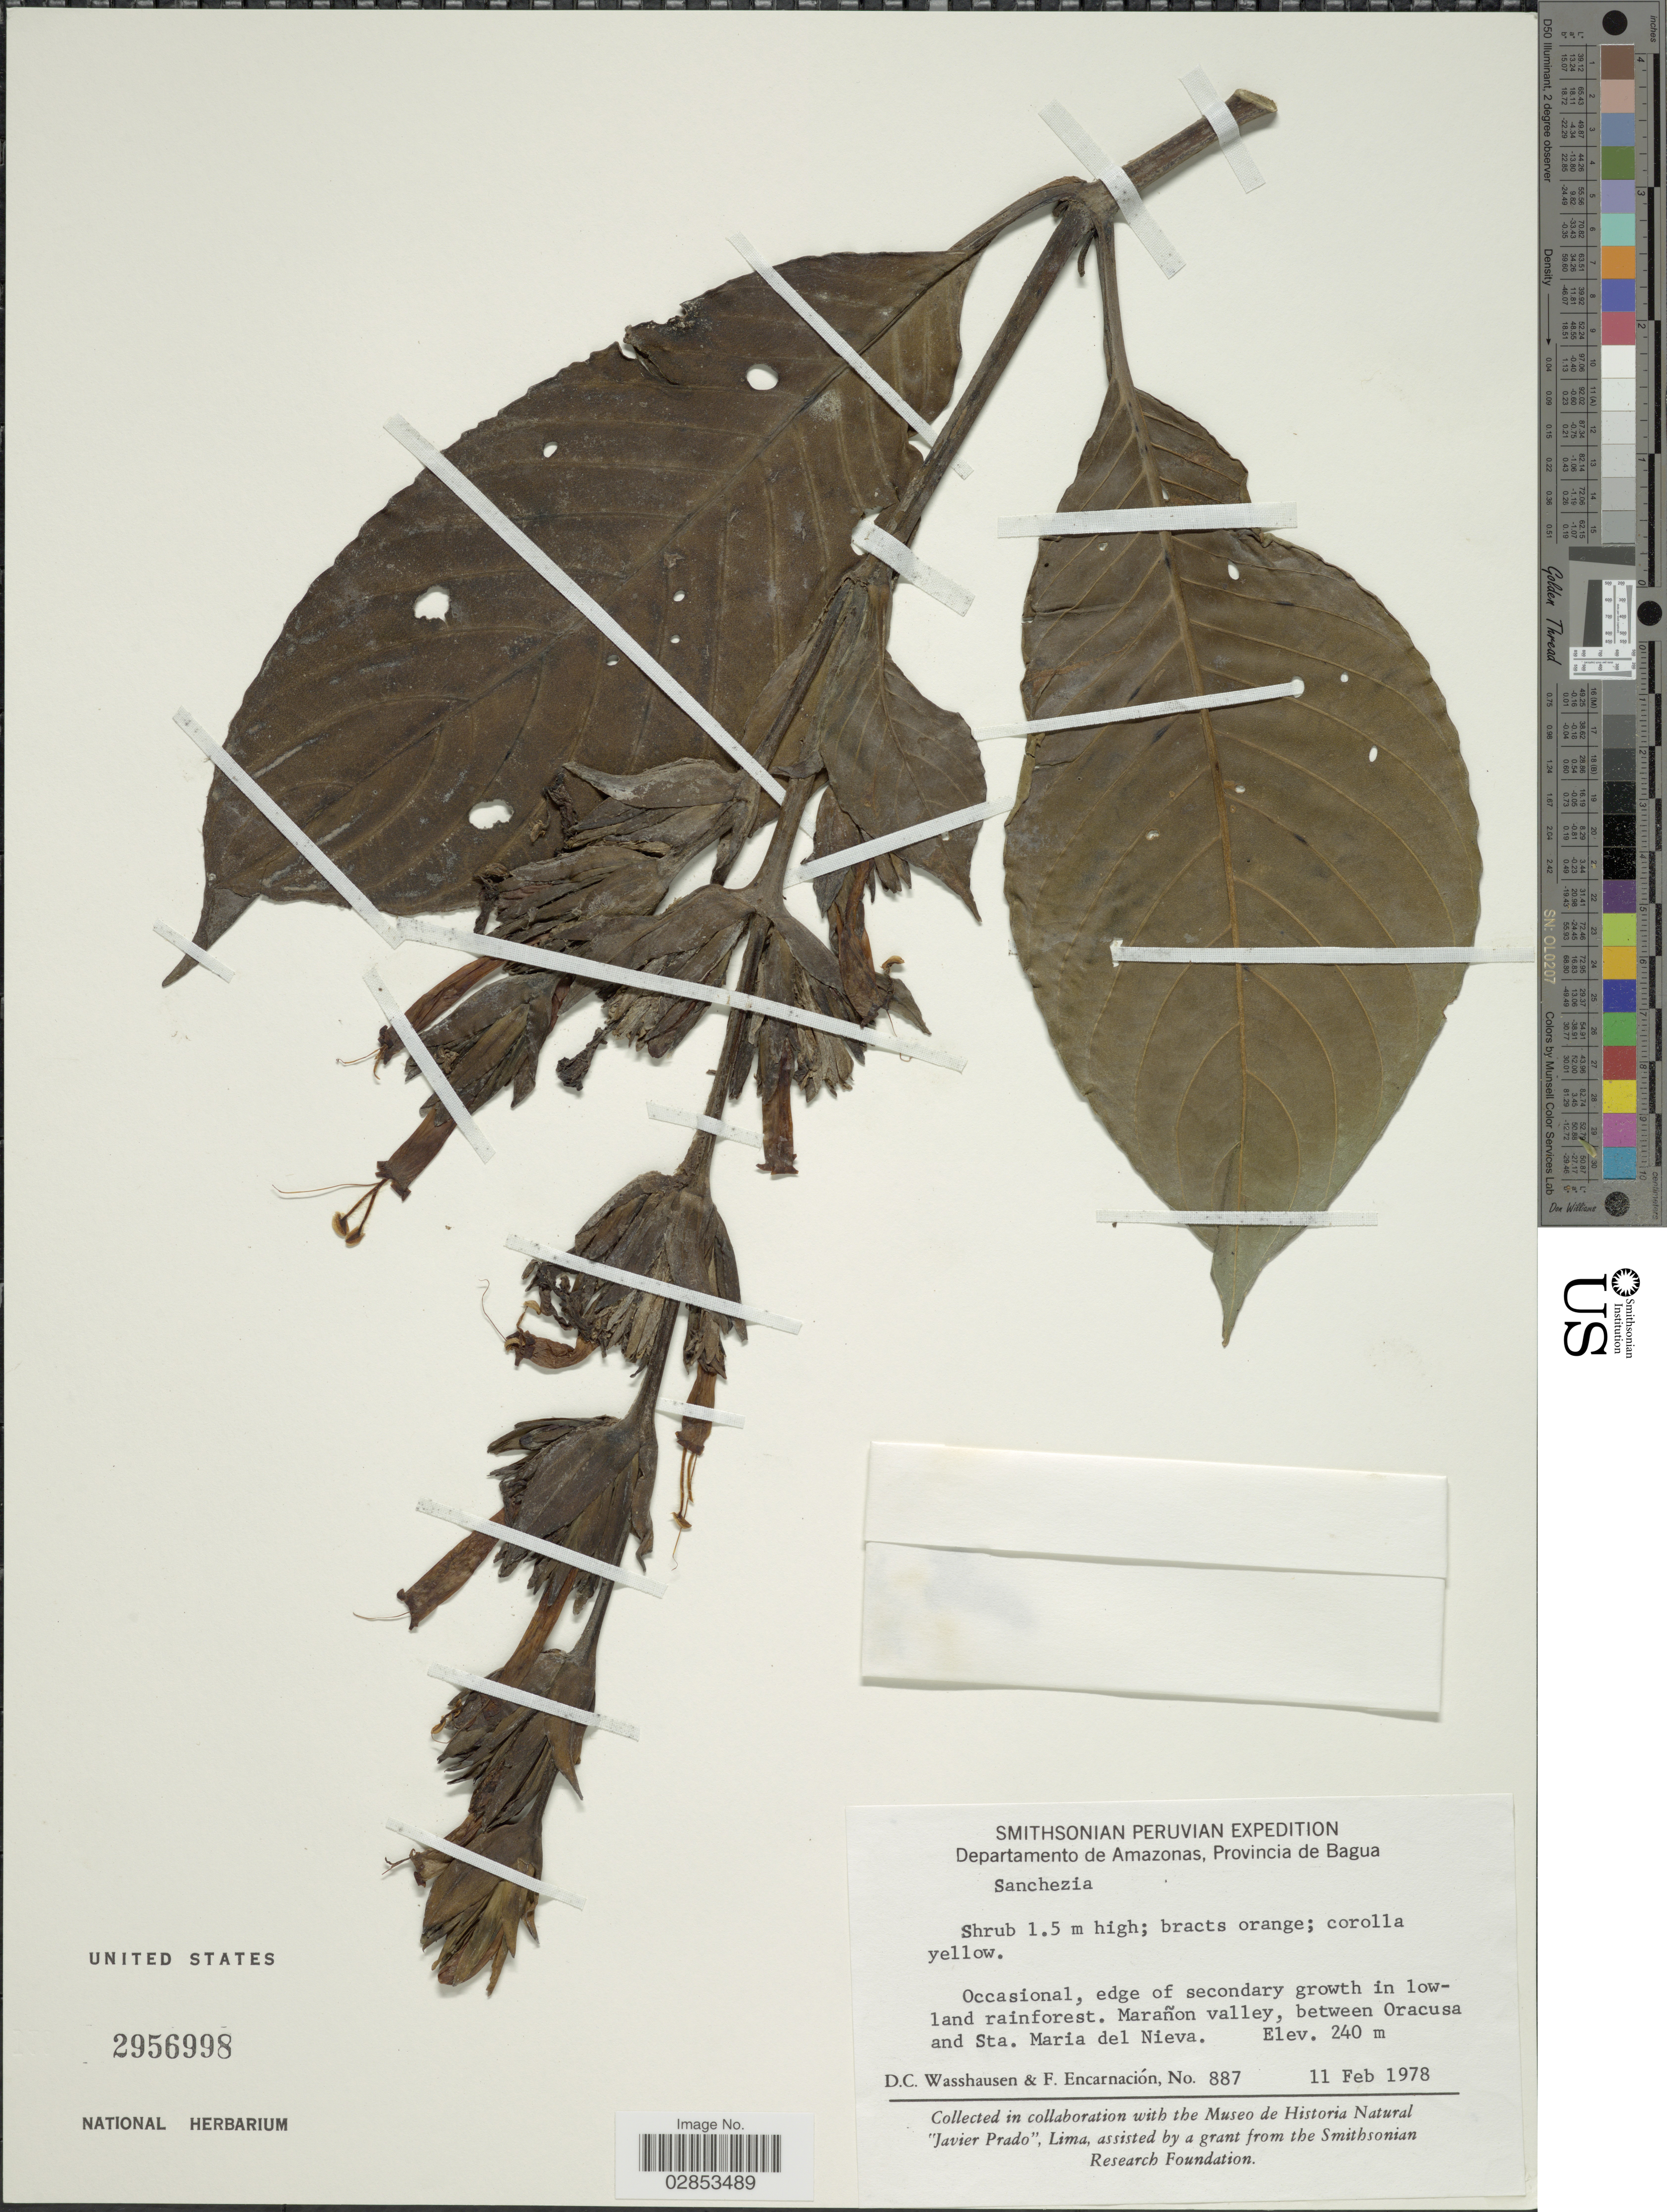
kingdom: Plantae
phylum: Tracheophyta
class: Magnoliopsida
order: Lamiales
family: Acanthaceae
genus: Sanchezia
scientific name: Sanchezia aurantiaca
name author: Leonard & L.B. Sm.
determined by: Azevedo, Igor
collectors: D. C. Wasshausen & F. Encarnación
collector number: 887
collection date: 1978-11-11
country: Peru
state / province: Amazonas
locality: Departamento de Amazonas, Provincia de Bagua. Occasional, edge of secondary growth in lowland rainforest. Marañon Valley, between Oracusa and Sta. Maria del Nieva.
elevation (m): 240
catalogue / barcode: US 2956998